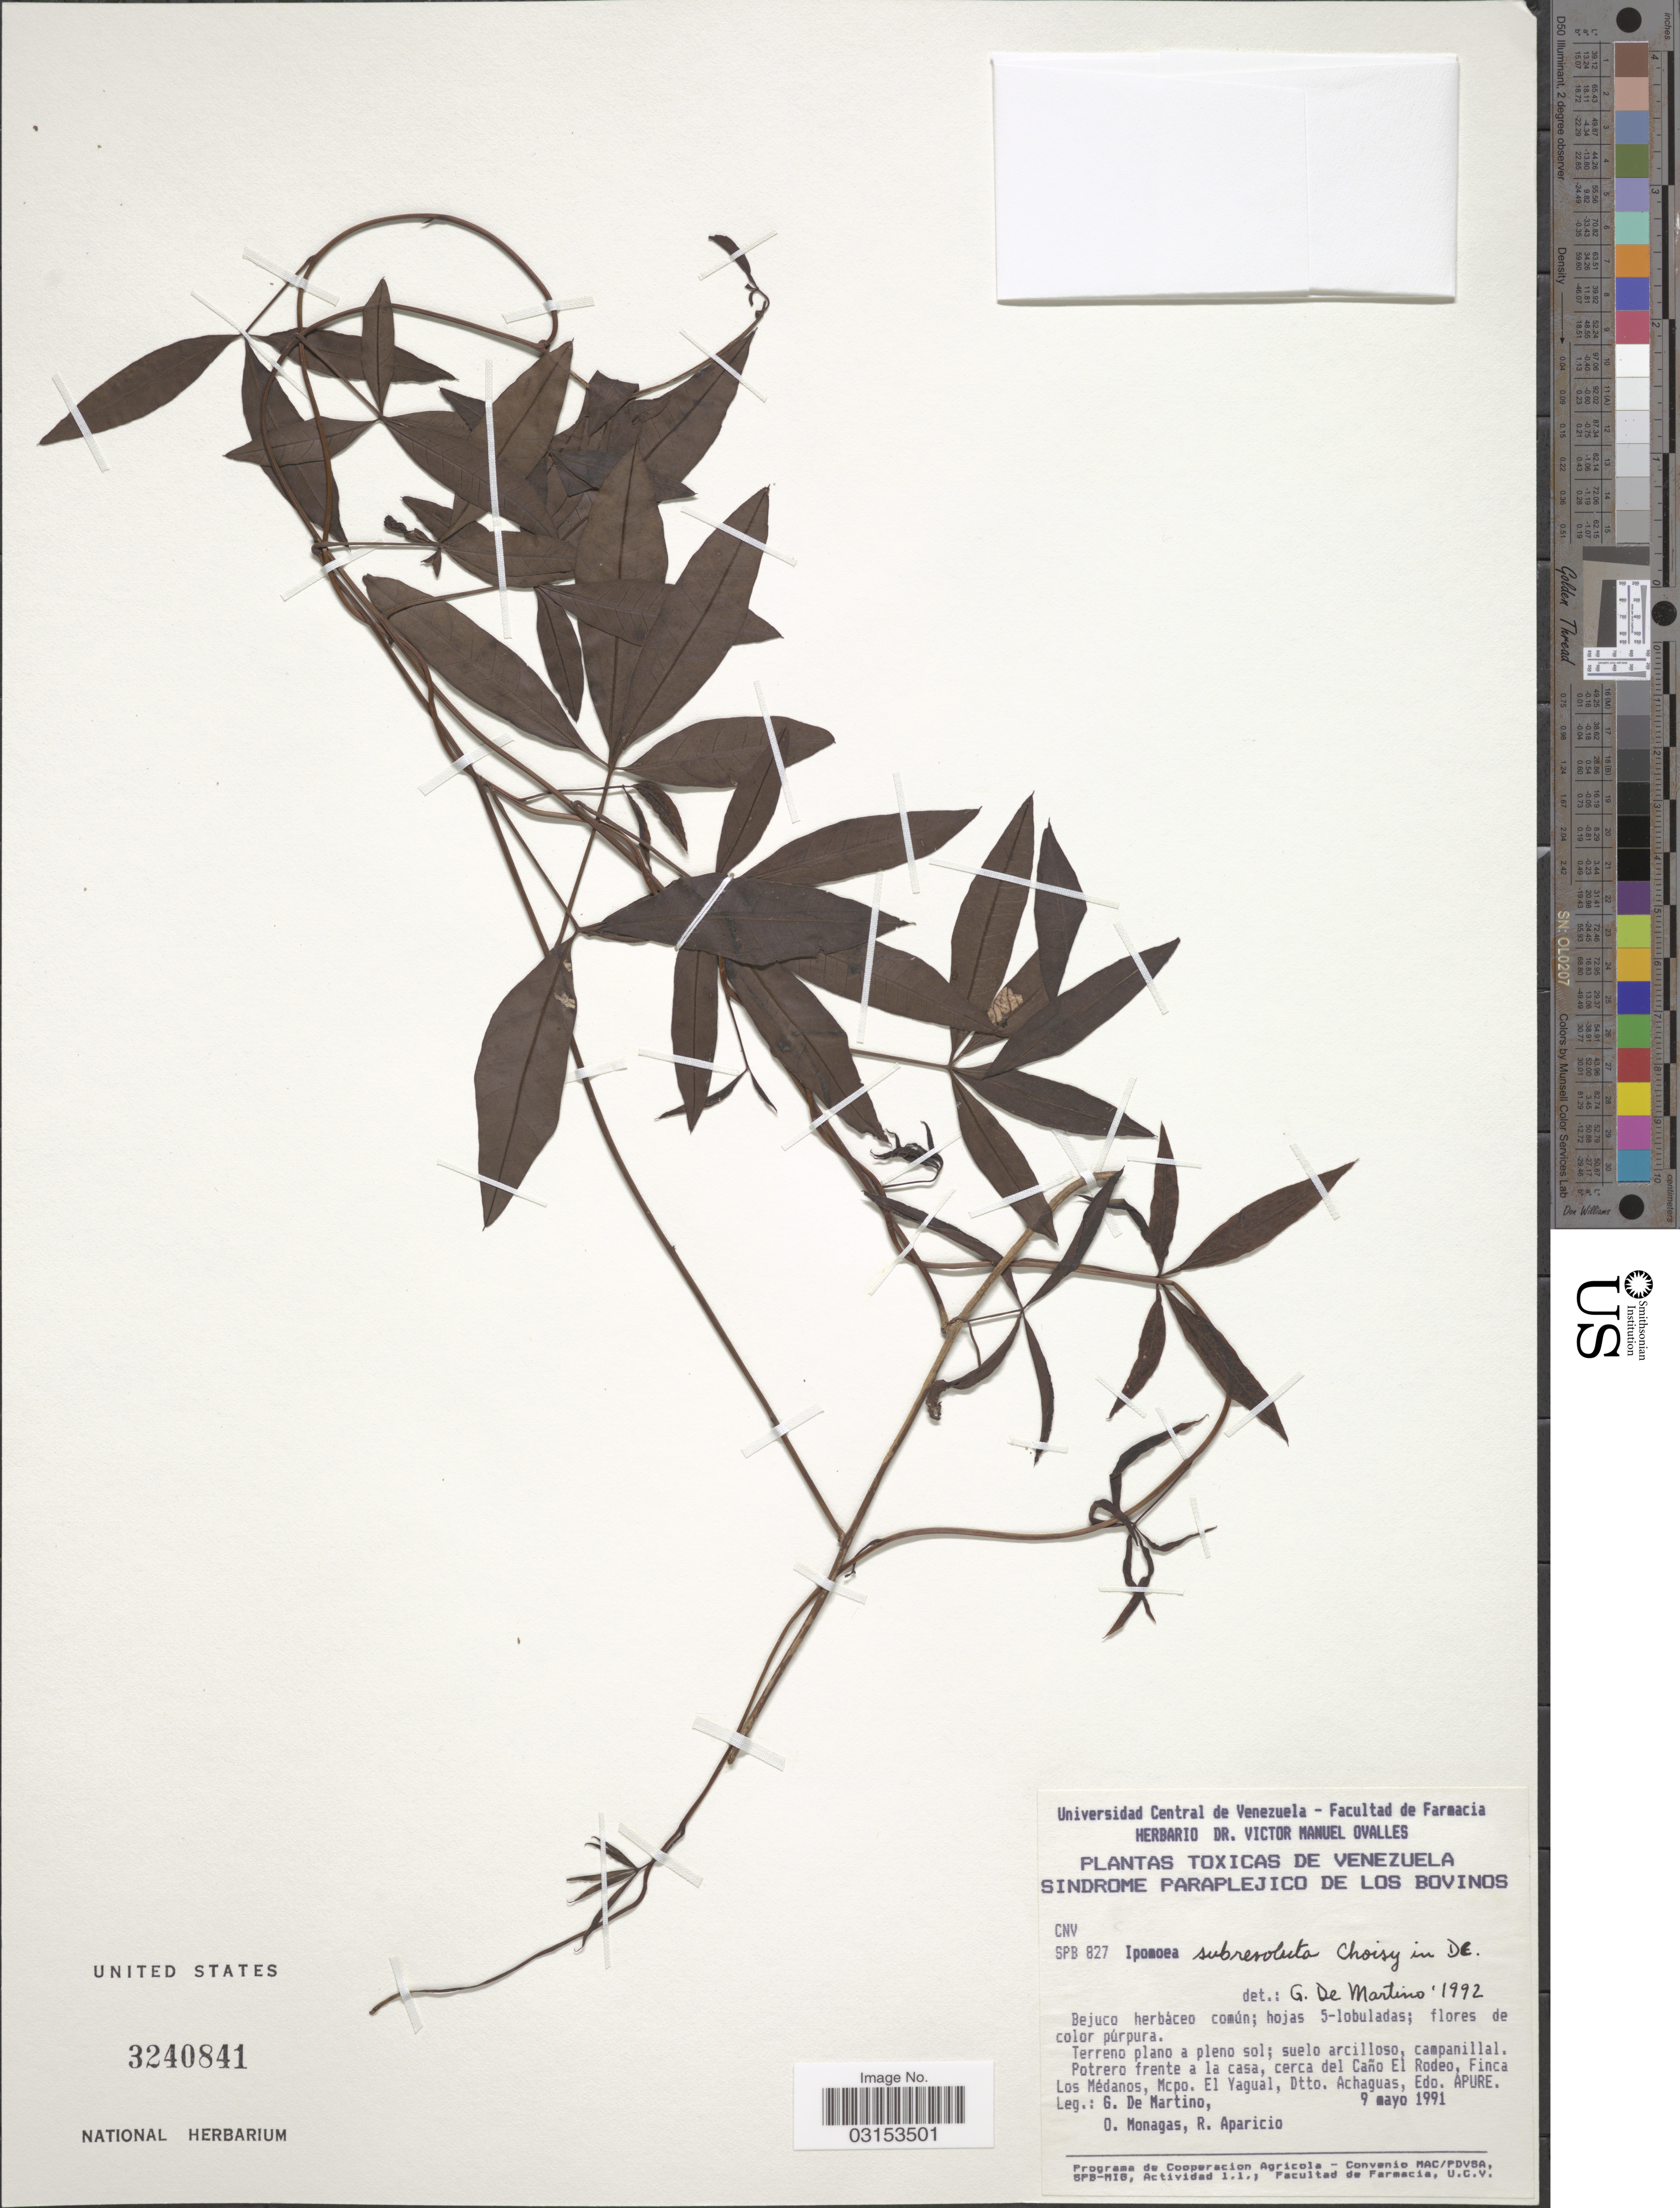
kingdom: Plantae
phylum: Tracheophyta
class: Magnoliopsida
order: Solanales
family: Convolvulaceae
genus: Ipomoea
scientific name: Ipomoea subrevoluta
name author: Choisy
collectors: G. De Martino, O. Monagas & R. Aparicio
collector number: SPB 827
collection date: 1991-05-09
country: Venezuela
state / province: Apure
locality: Potrero frente a la casa, cerca del Caño El Rodeo, Finca Los Médanos, Mcpo. El Yagual, Dtto. Achaguas.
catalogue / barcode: US 3240841